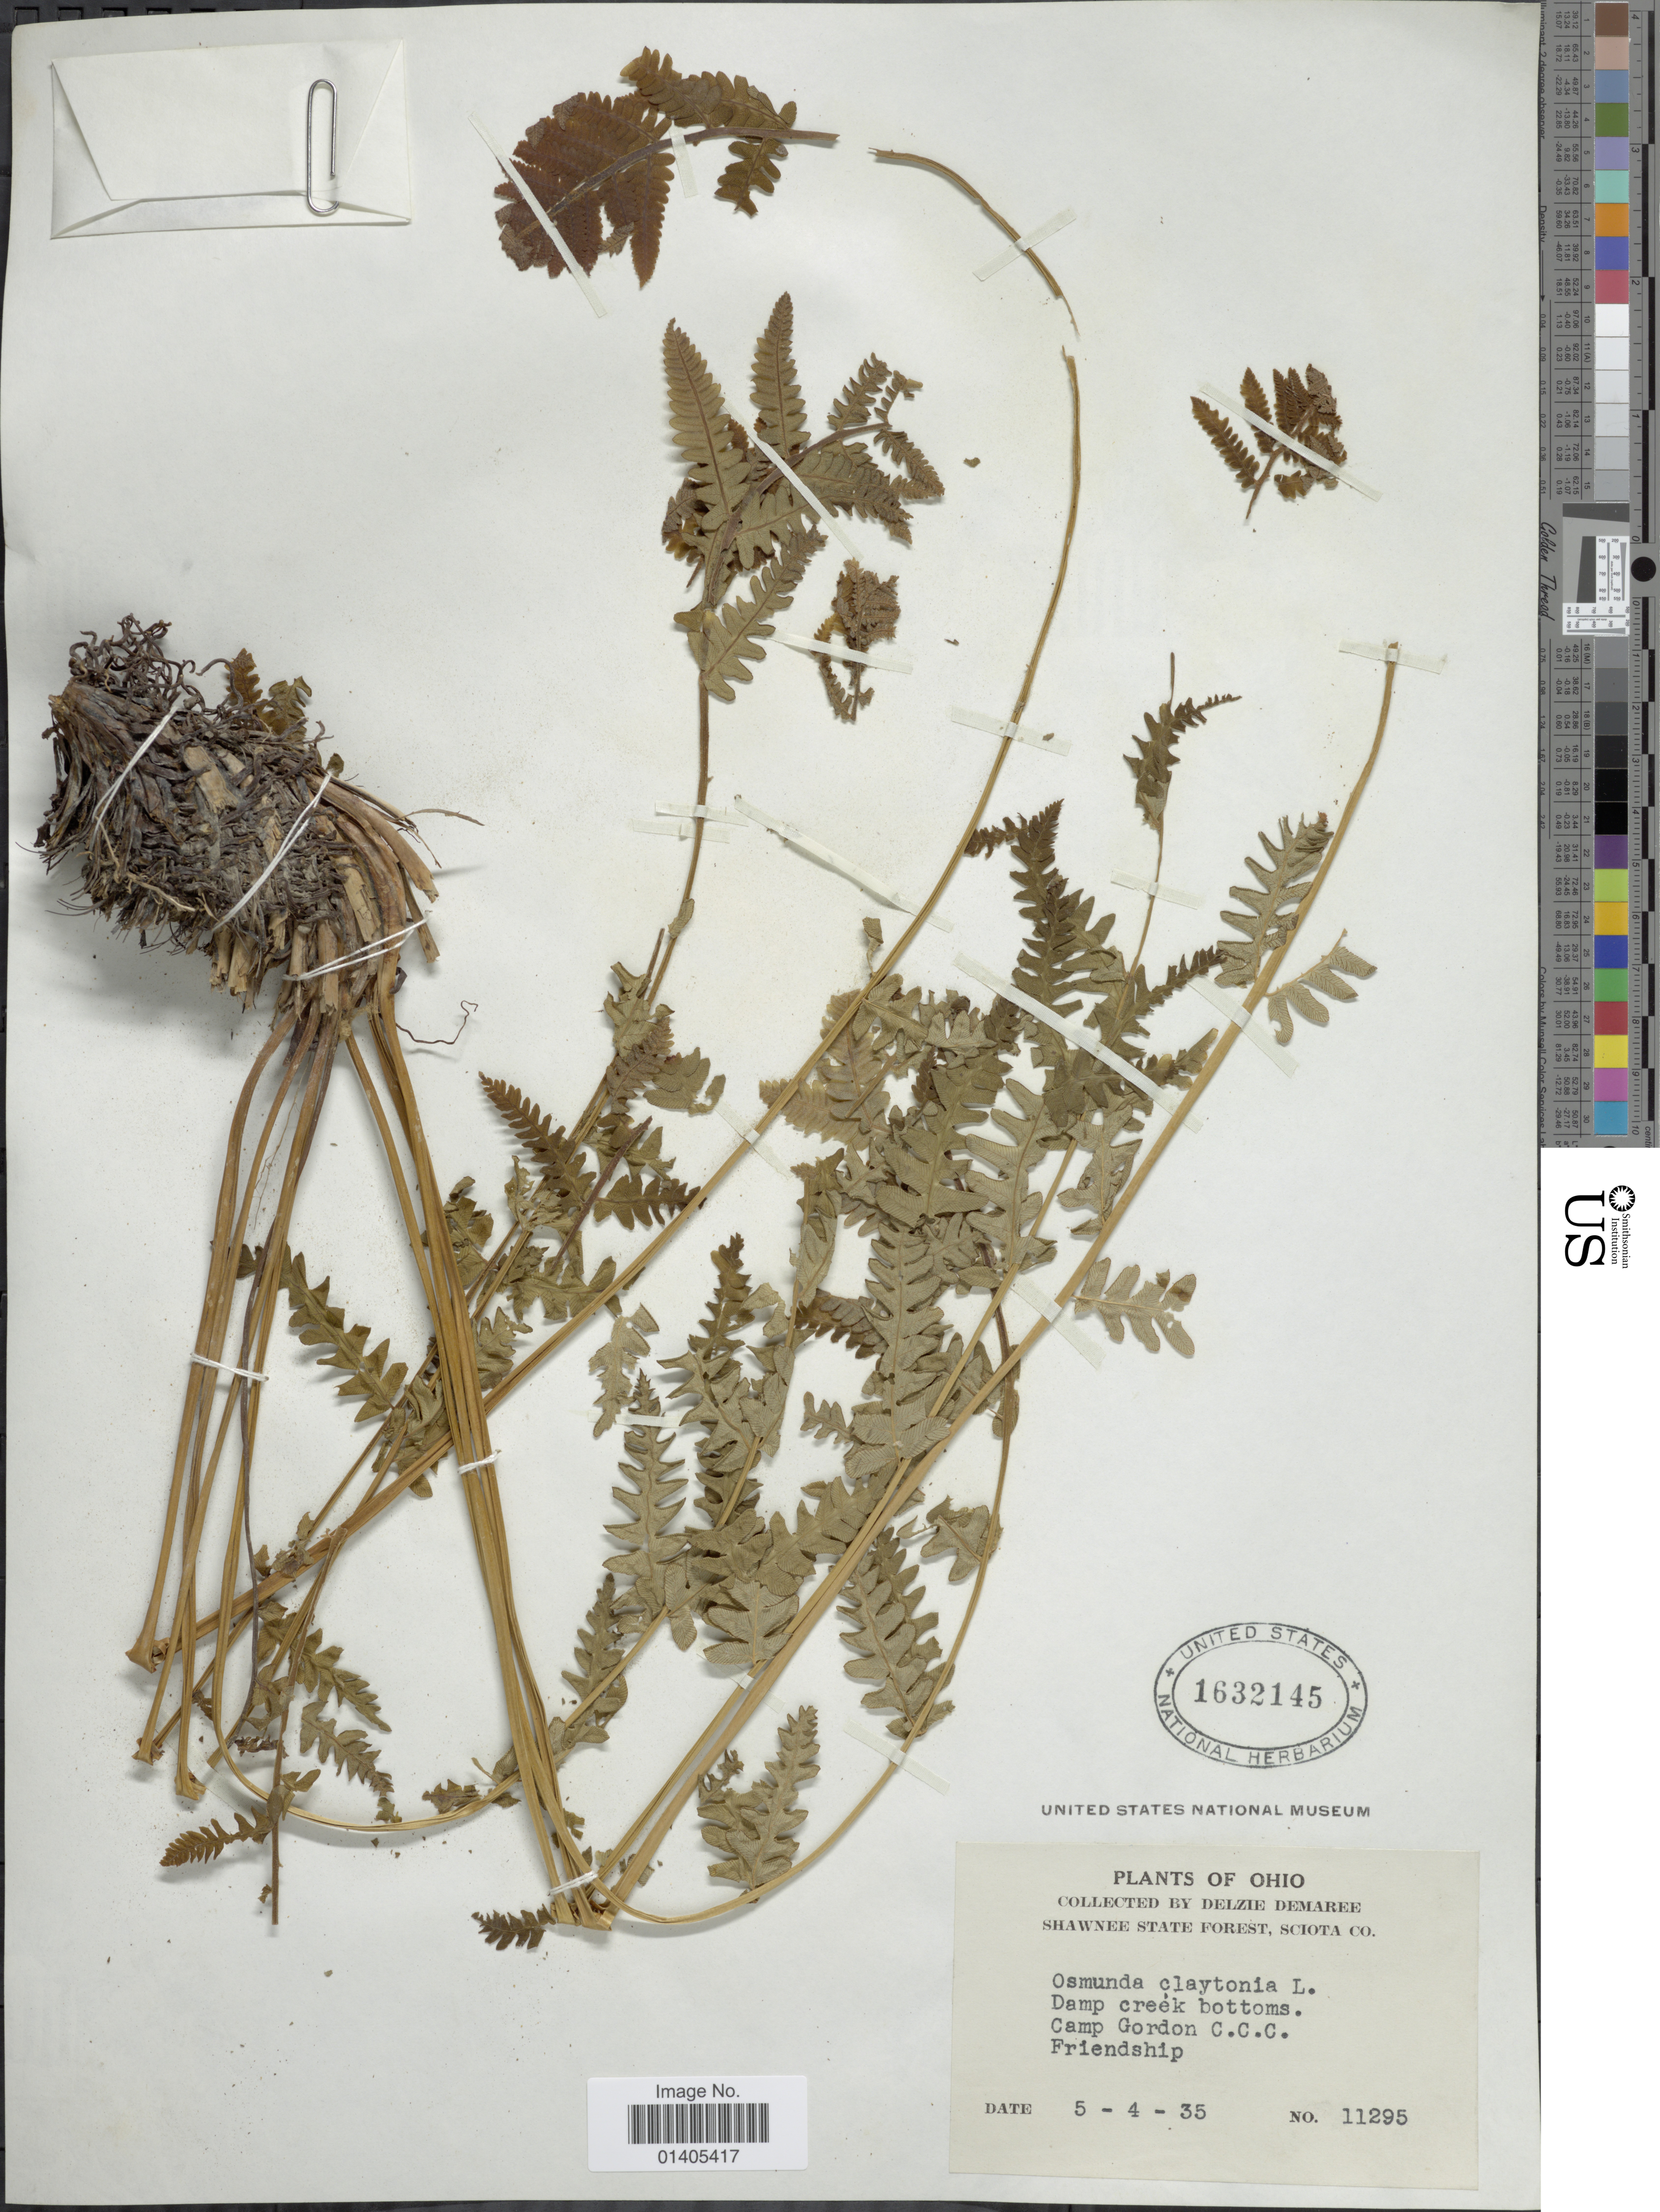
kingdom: Plantae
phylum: Tracheophyta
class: Polypodiopsida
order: Osmundales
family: Osmundaceae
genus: Osmunda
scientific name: Osmunda claytoniana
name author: (L.) Tagawa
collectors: D. Demaree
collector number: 11295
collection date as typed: Transcribed d/m/y: 4/5/35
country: United States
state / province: Ohio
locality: Damp creek bottoms, Camp Gordon C.C.C. Friendship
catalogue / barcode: US 1632145